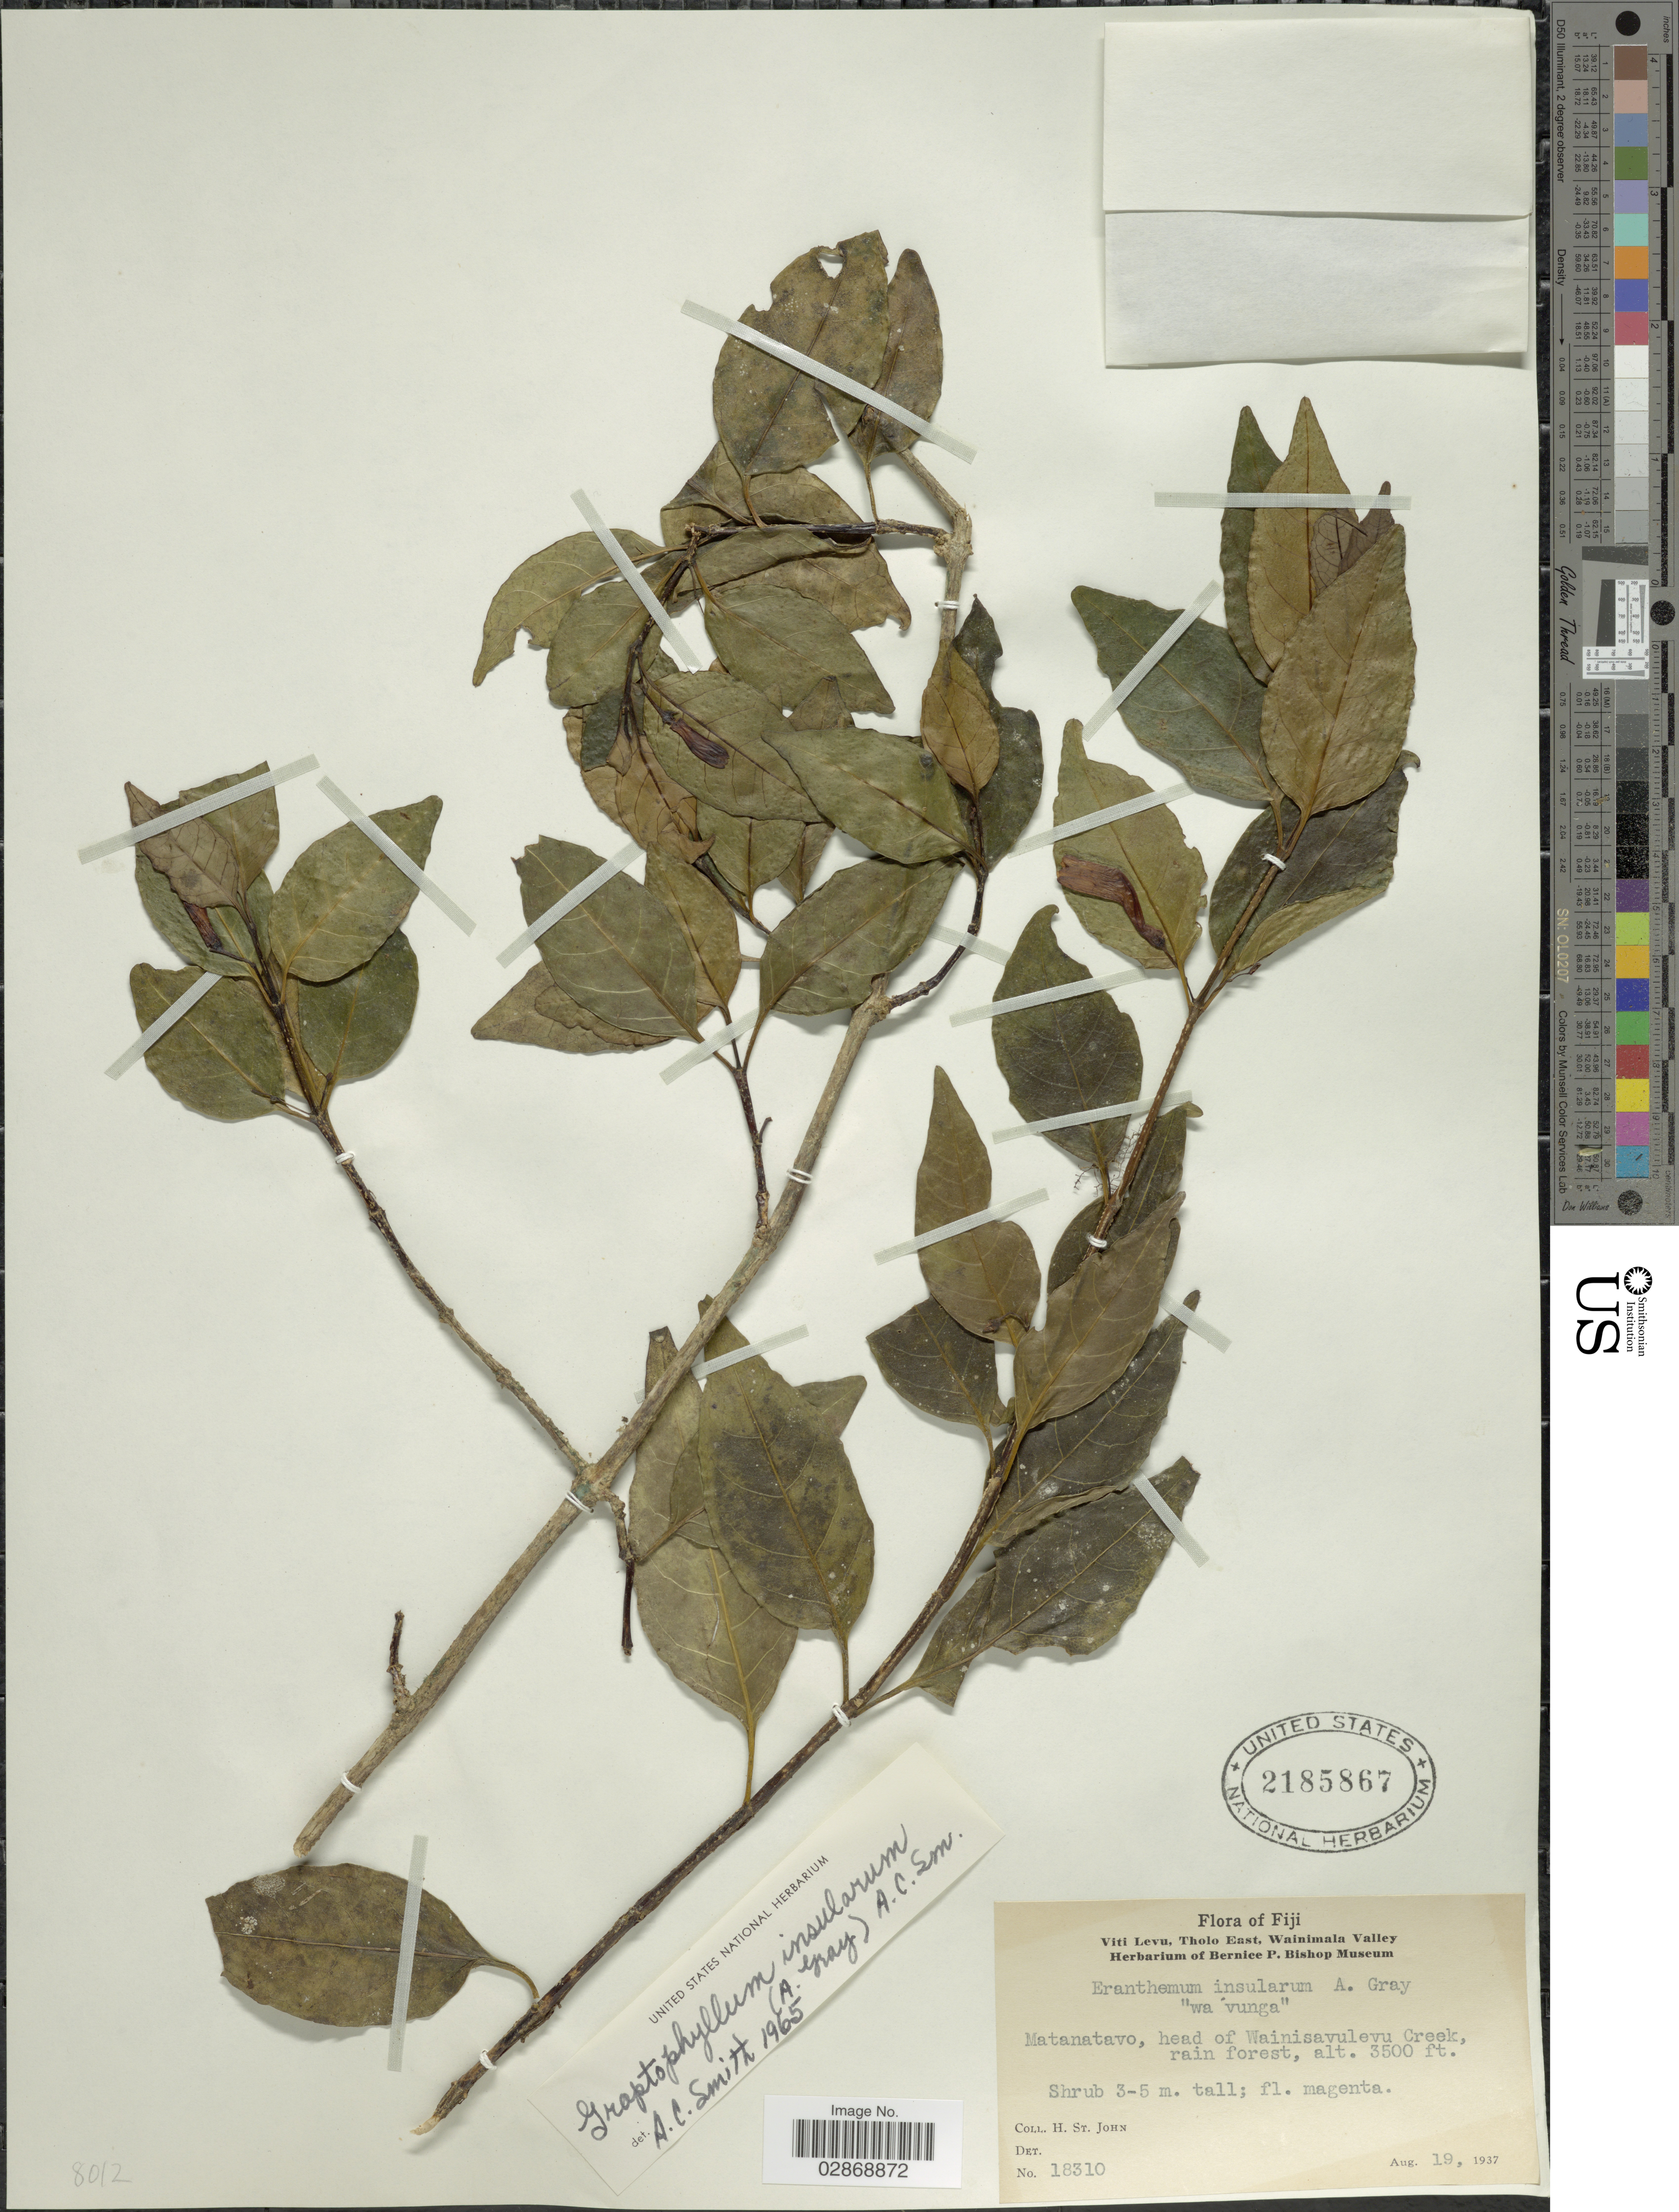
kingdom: Plantae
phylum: Tracheophyta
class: Magnoliopsida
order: Lamiales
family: Acanthaceae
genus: Graptophyllum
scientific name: Graptophyllum insularum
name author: (A. Gray) A.C. Sm.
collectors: H. St. John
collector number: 18310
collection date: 1937-08-19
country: Fiji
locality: Matanatavo, head of Wainisavulevu Creek.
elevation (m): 1067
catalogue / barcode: US 2185867